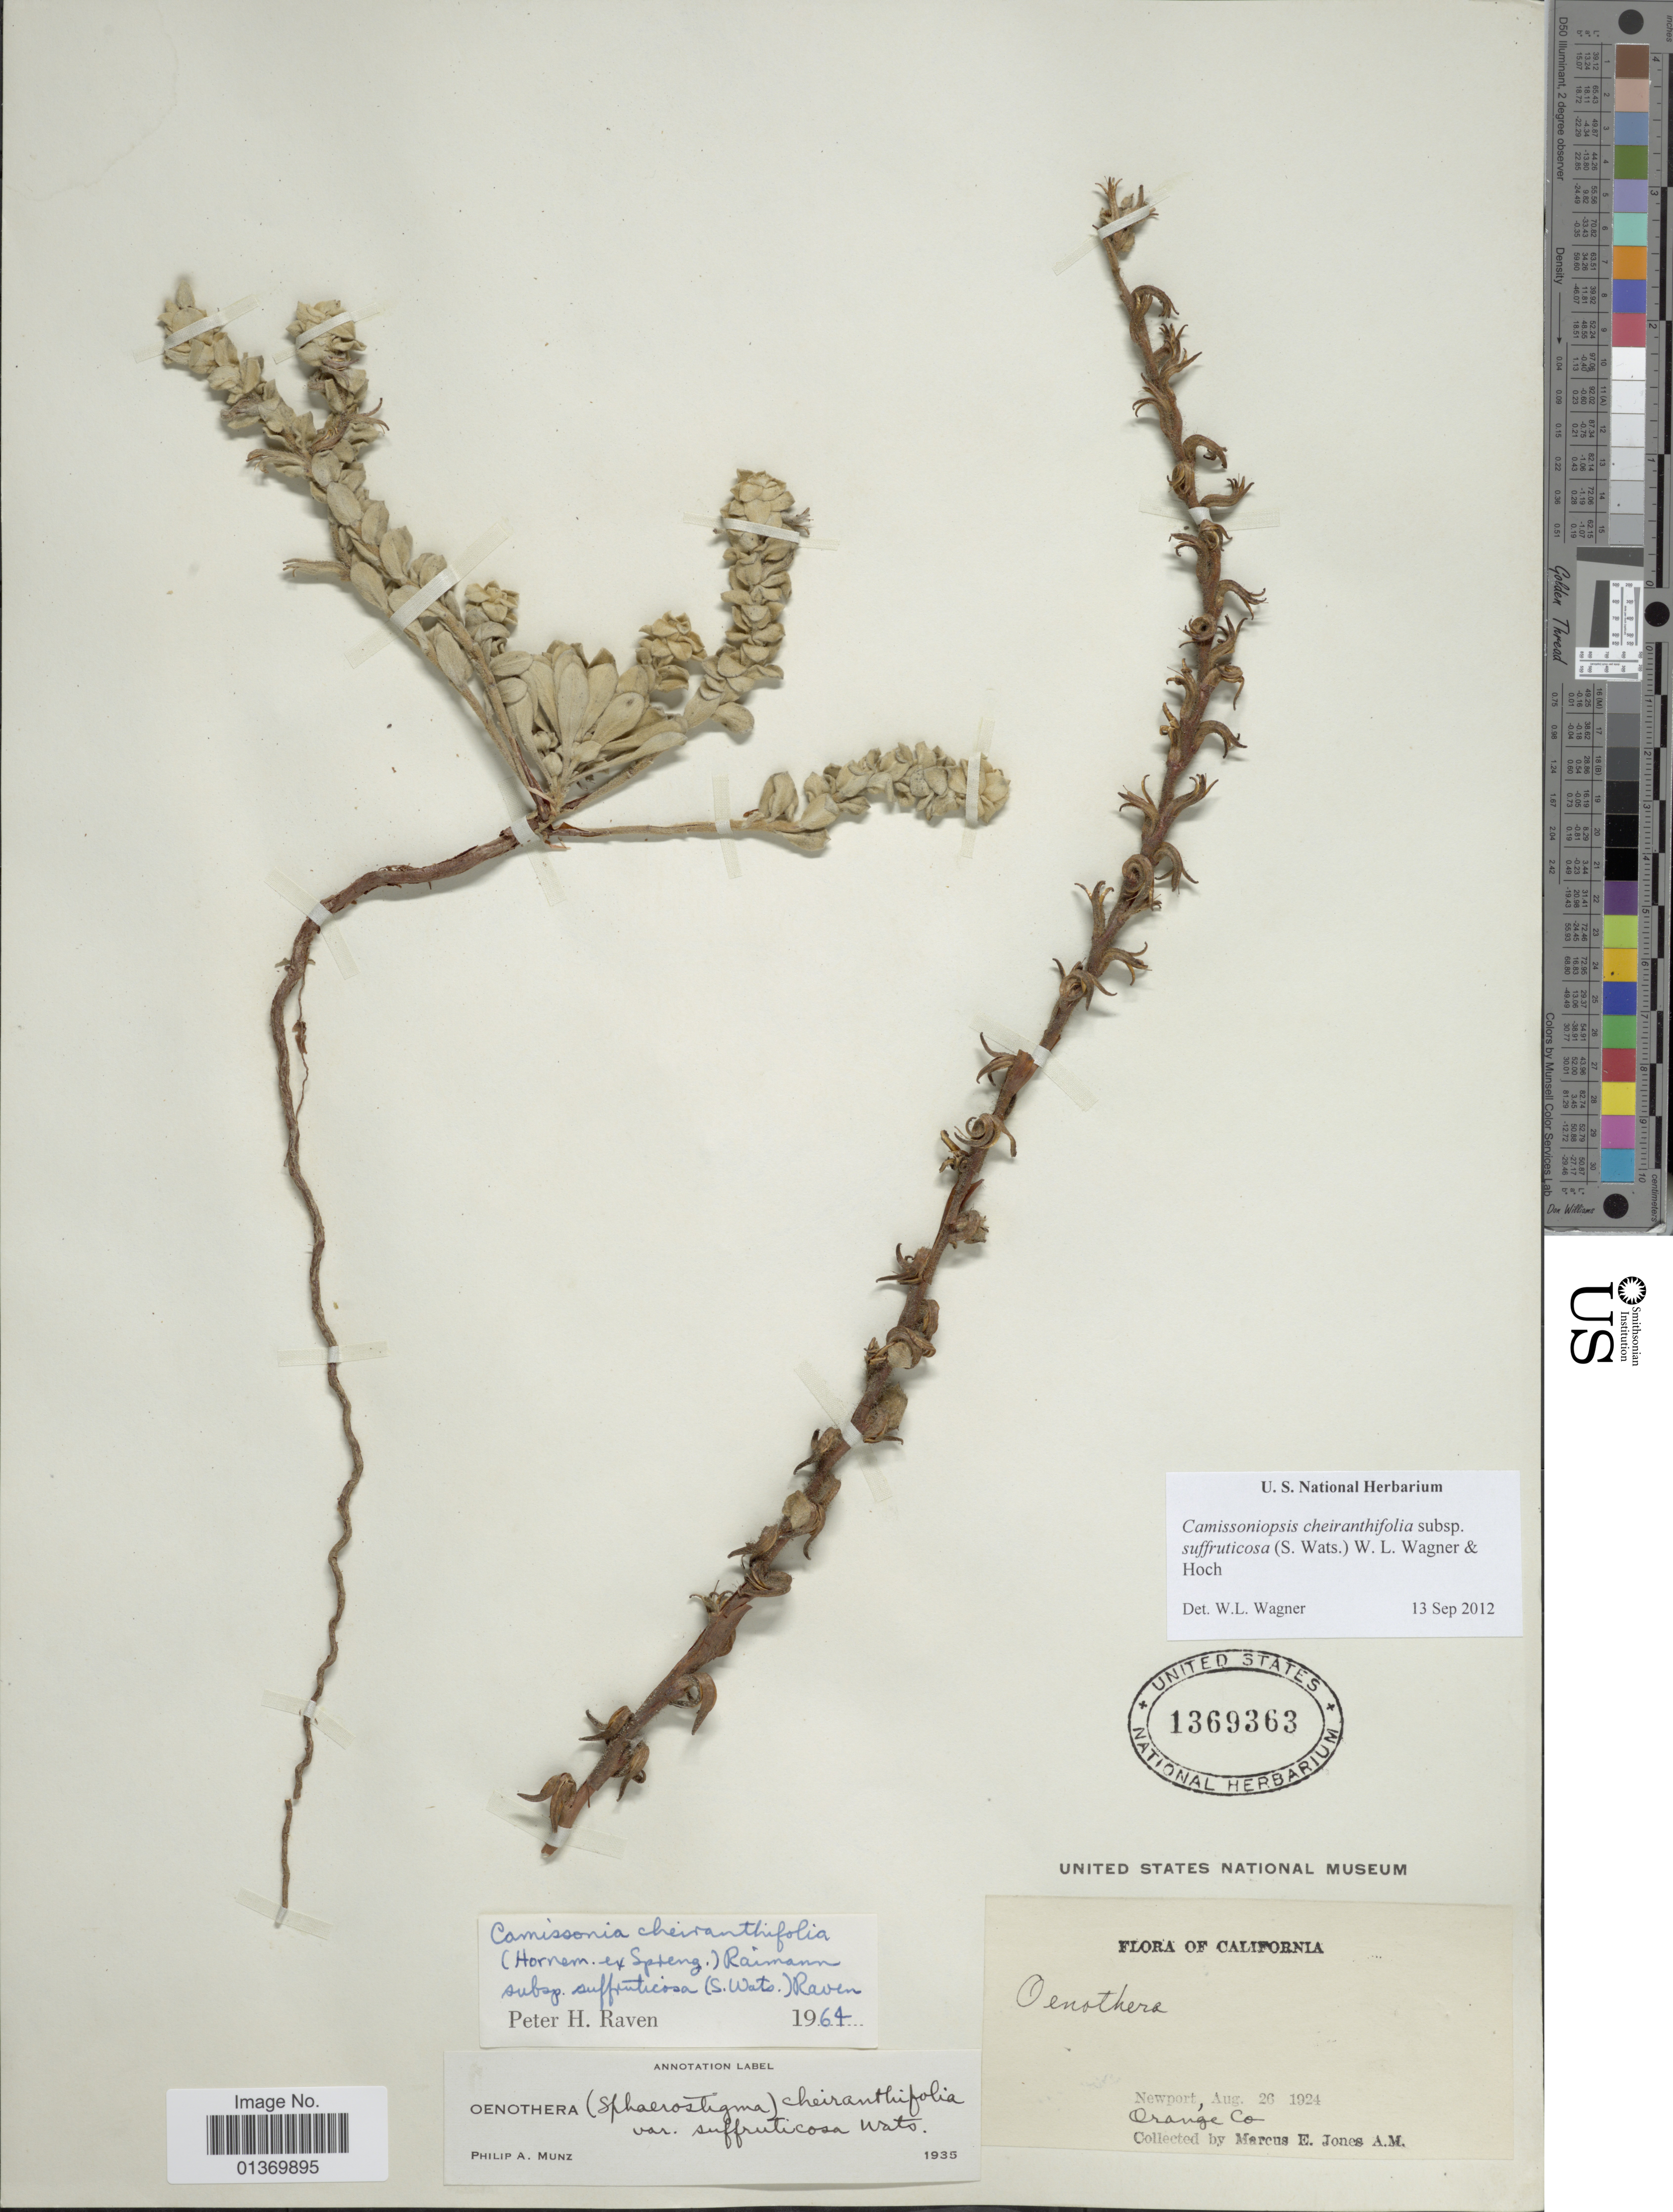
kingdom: Plantae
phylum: Tracheophyta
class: Magnoliopsida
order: Myrtales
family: Onagraceae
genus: Camissoniopsis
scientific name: Camissoniopsis cheiranthifolia subsp. suffruticosa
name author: (S. Watson) W.L. Wagner & Hoch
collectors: M. E. Jones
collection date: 1924-08-26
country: United States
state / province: California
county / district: Orange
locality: Newport, Orange Co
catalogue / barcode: US 1369363